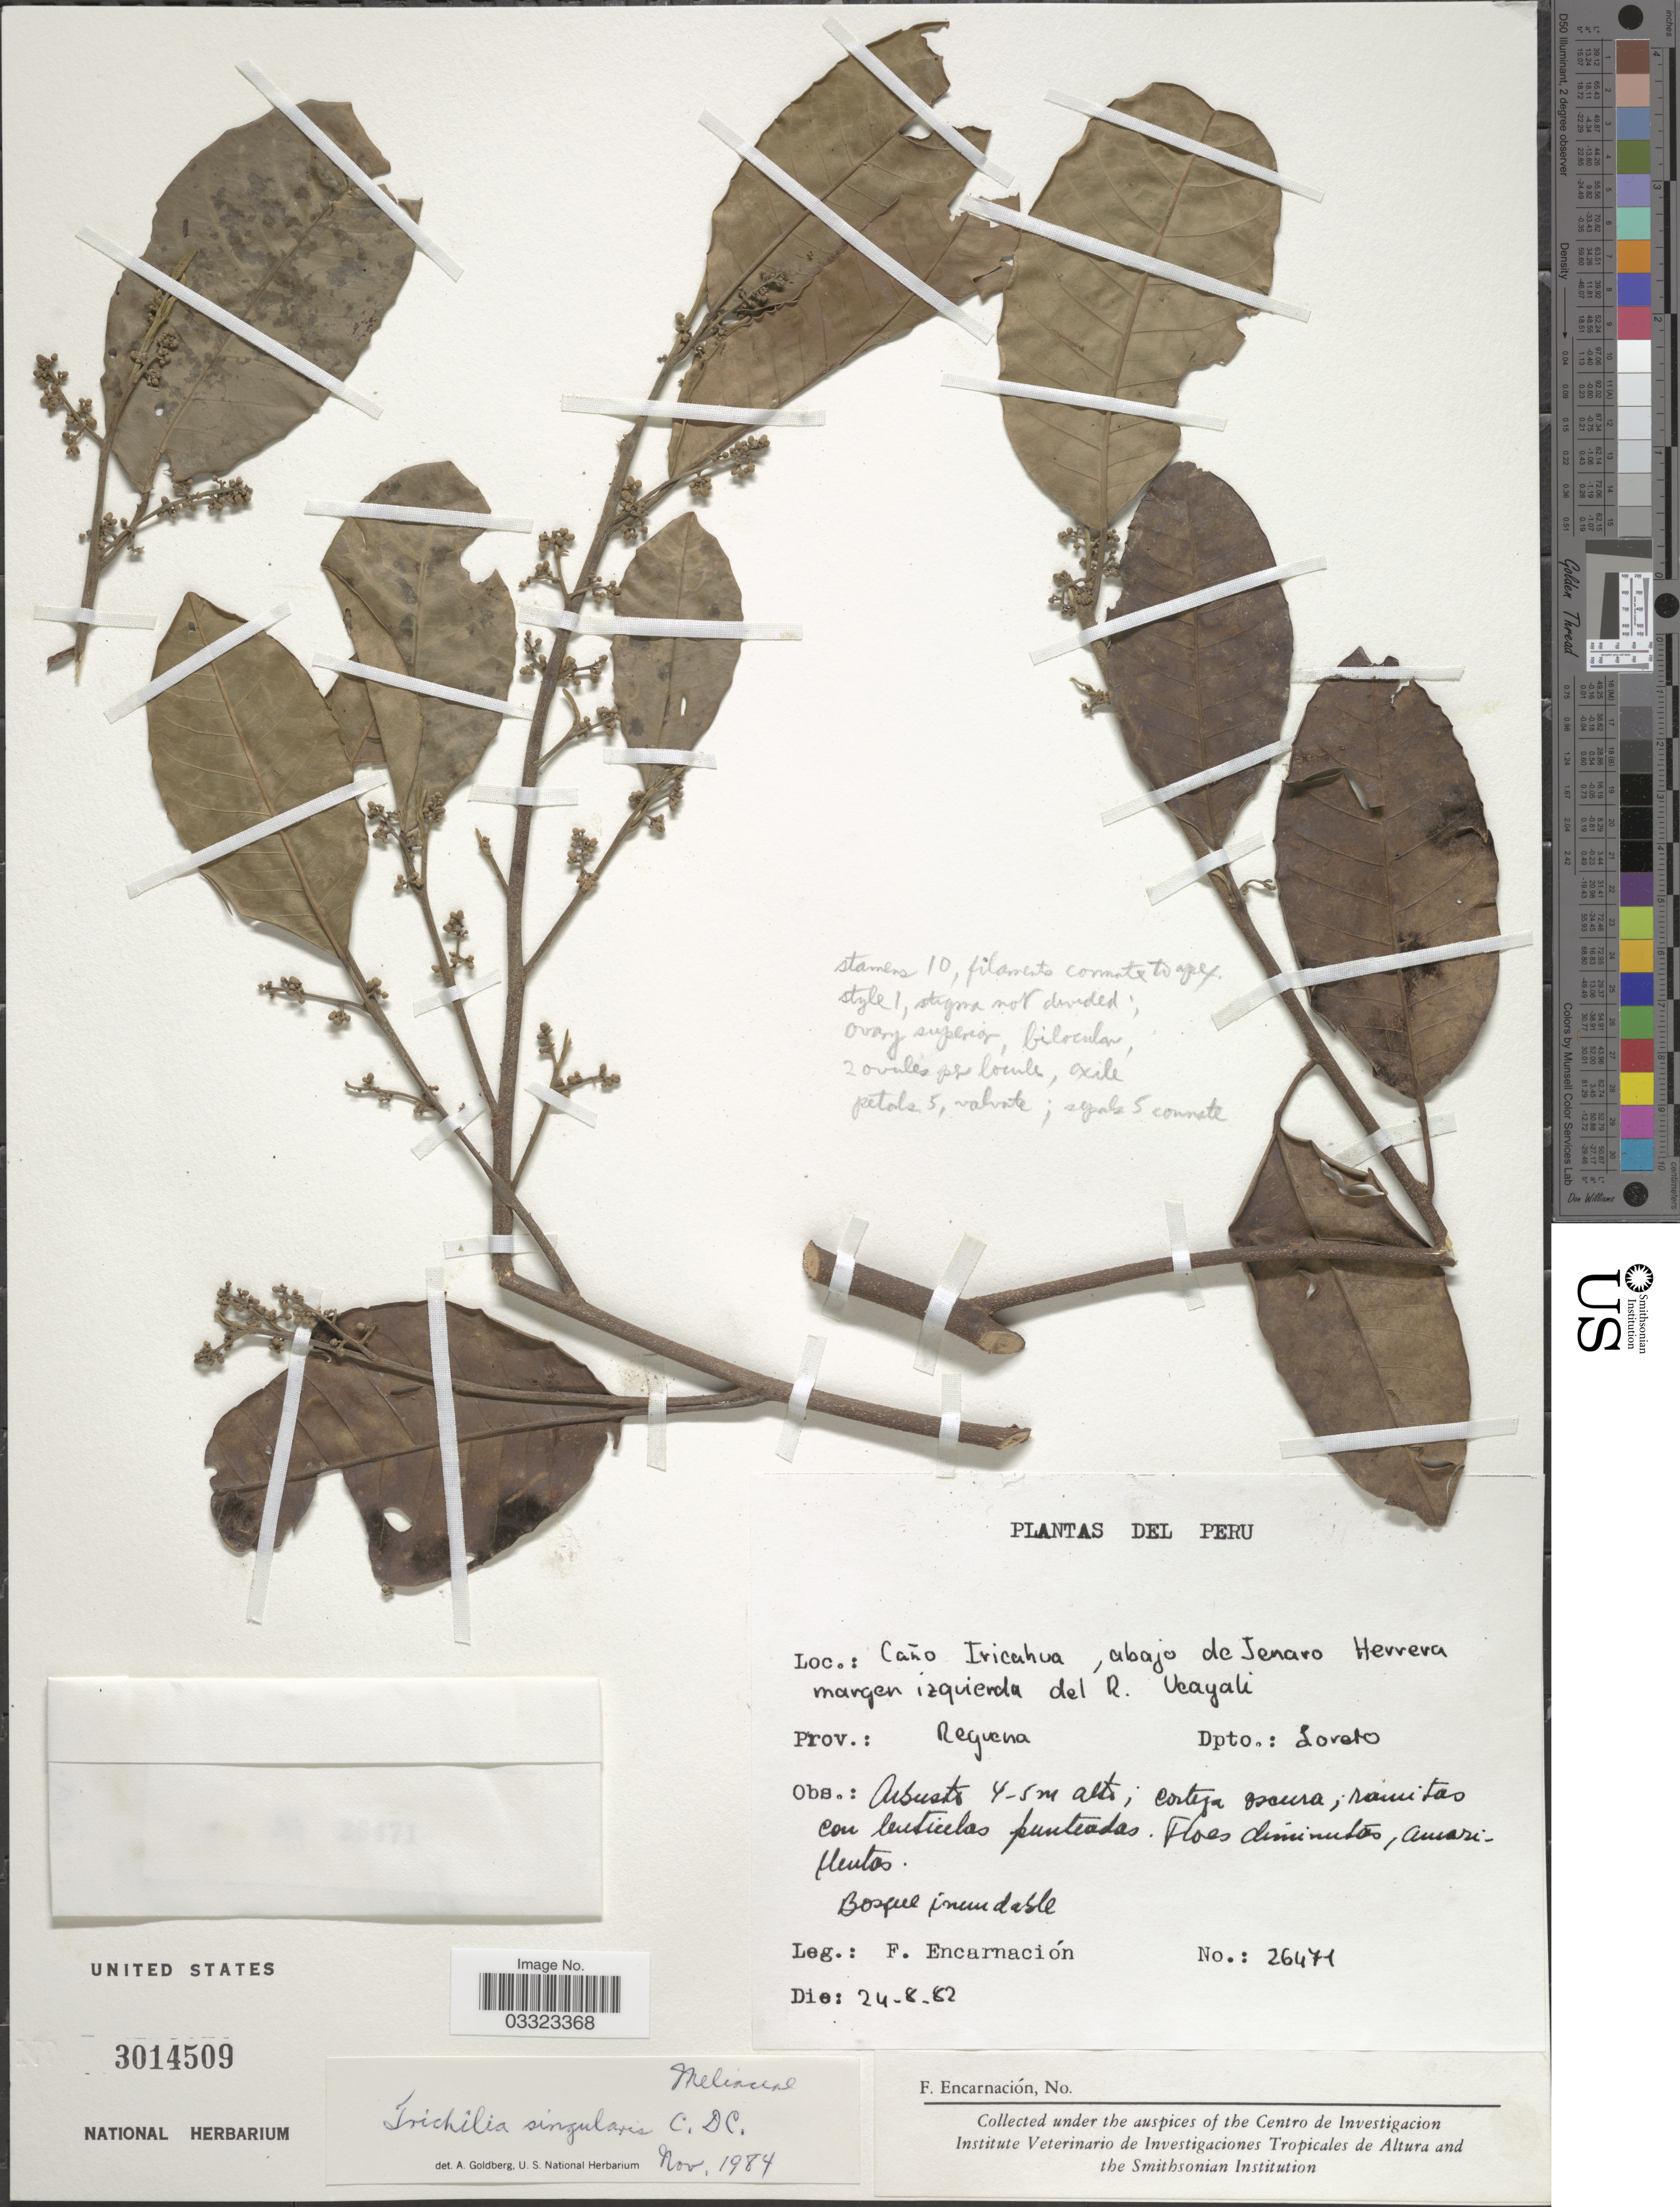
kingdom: Plantae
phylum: Tracheophyta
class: Magnoliopsida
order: Sapindales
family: Meliaceae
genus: Trichilia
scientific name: Trichilia singularis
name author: C. DC.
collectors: F. Encarnación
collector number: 26471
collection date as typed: Transcribed d/m/y: 24/8/82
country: Peru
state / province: Loreto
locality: Caño Iricahua, abajo de Jenaro Herrera margen izquierda del R. Ucayali, Prov. Requena, Dpto. Loreto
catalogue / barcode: US 3014509